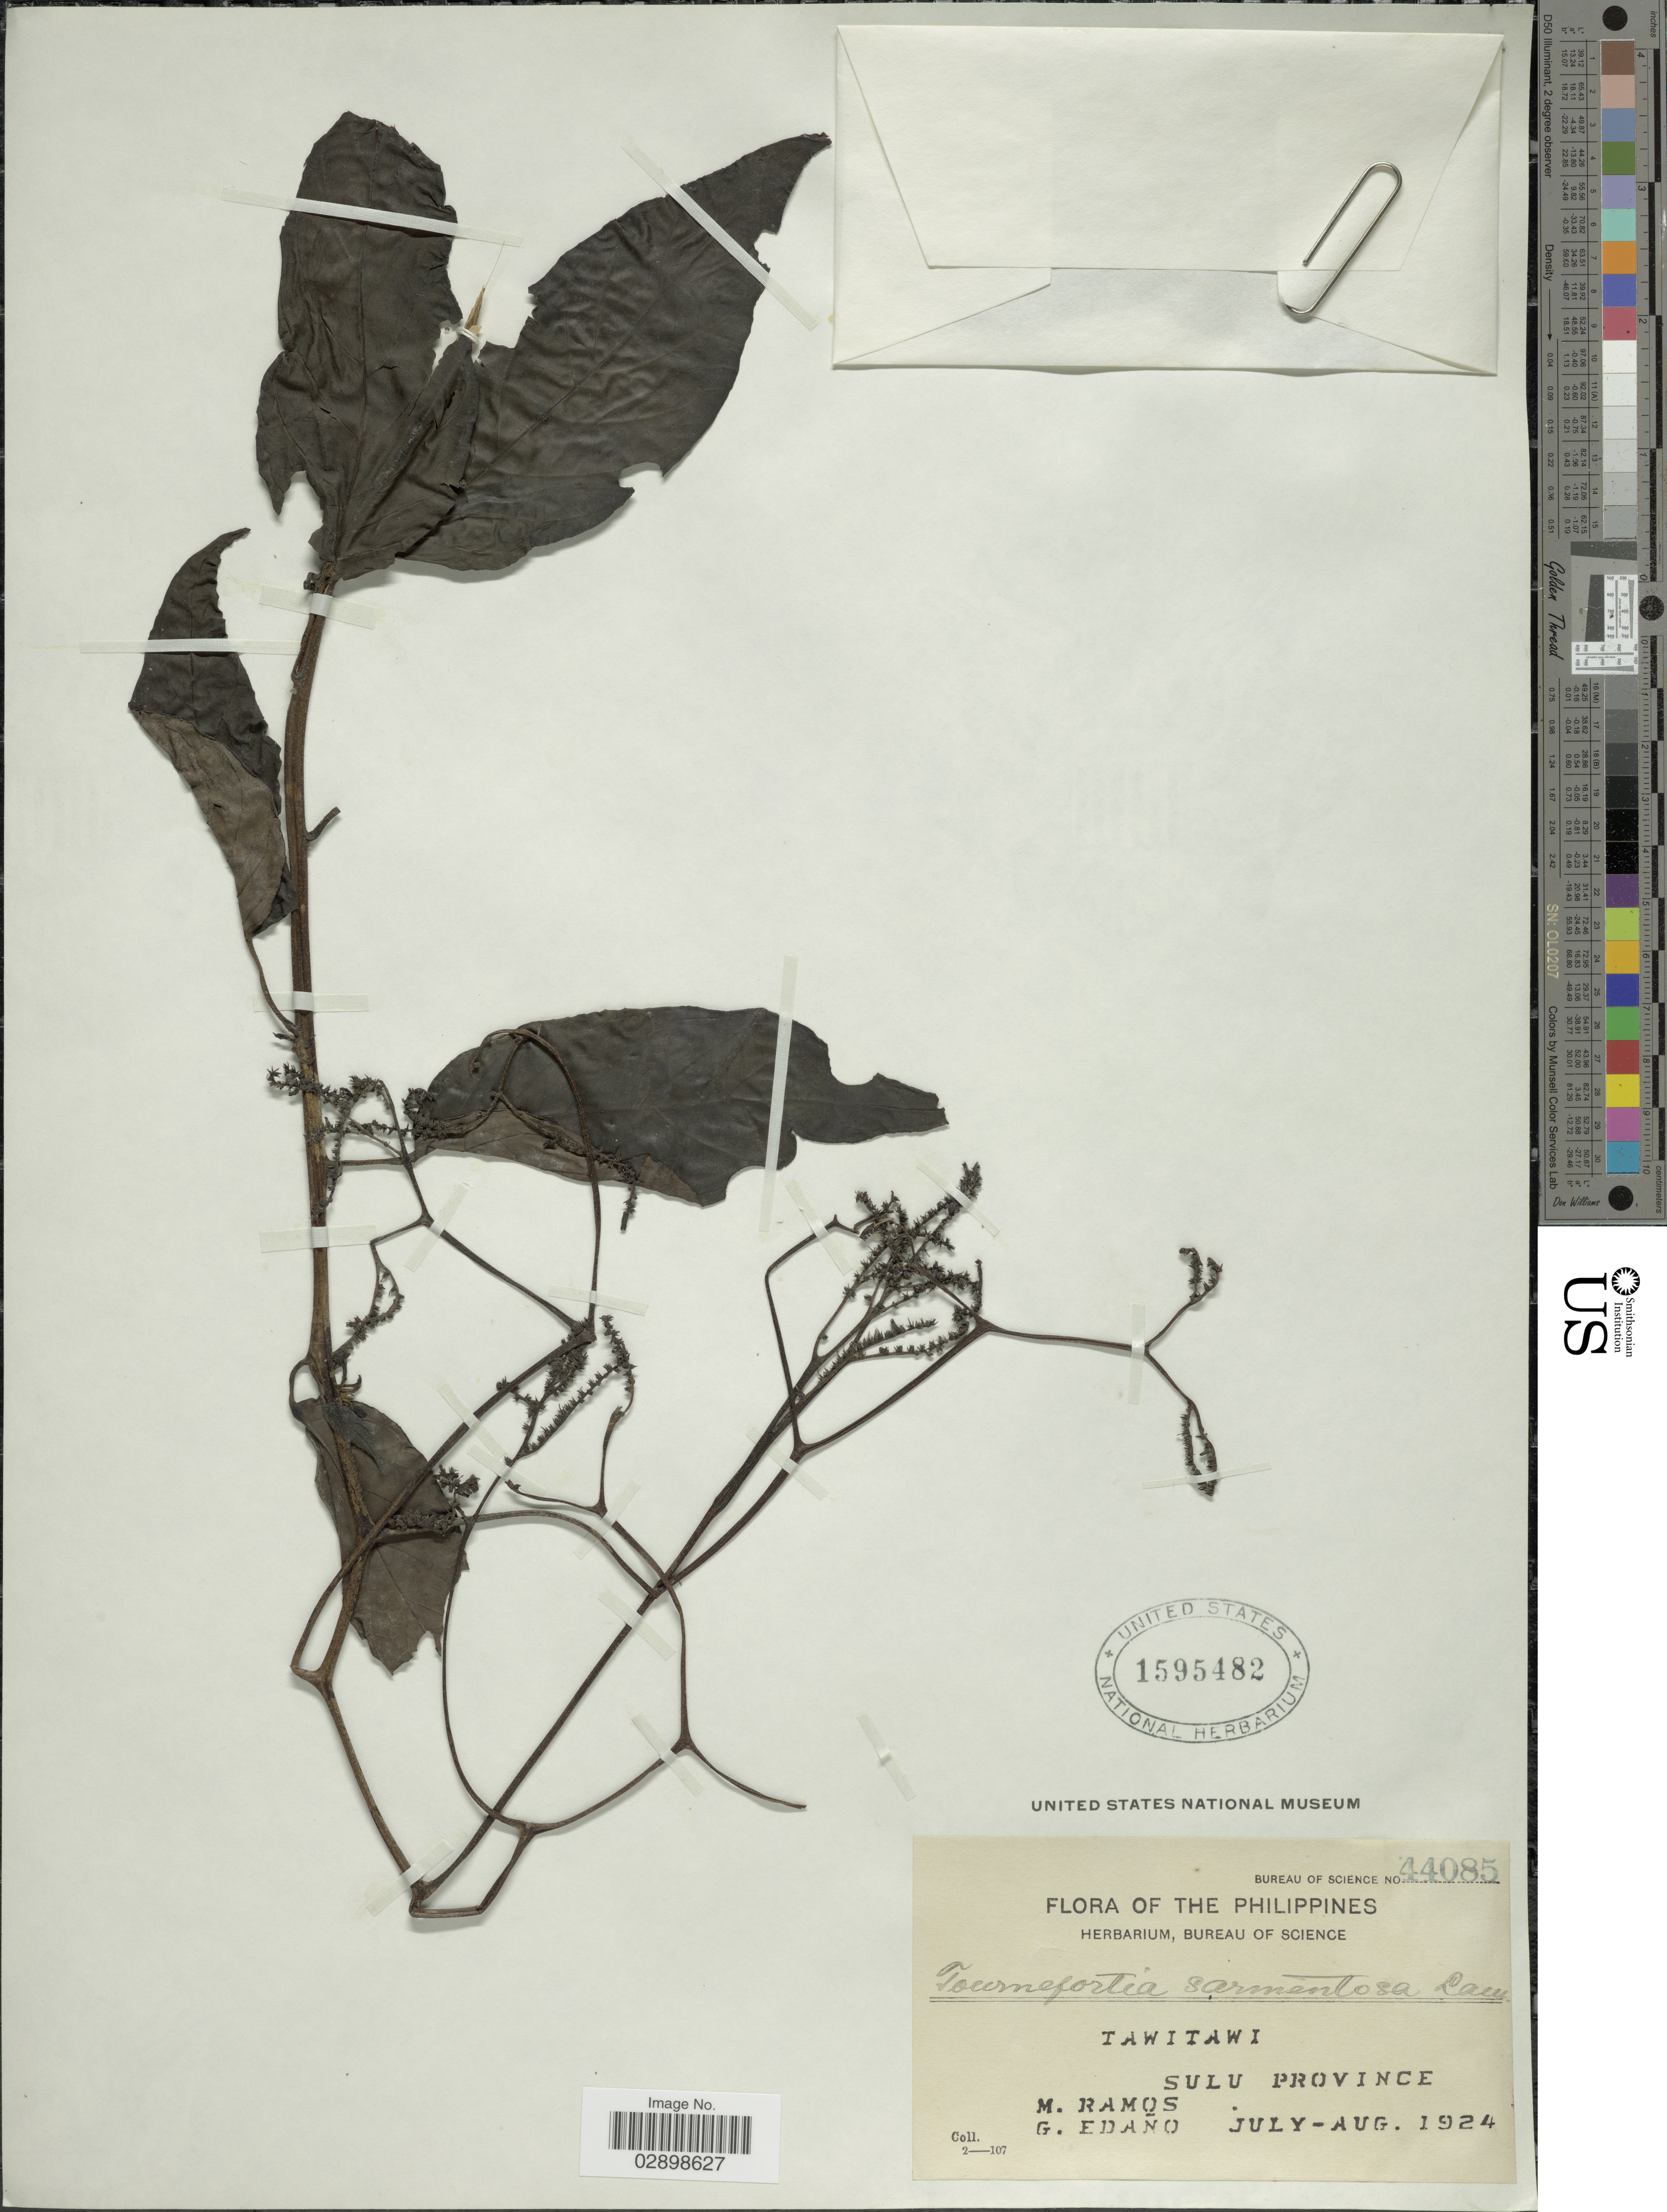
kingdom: Plantae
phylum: Tracheophyta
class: Magnoliopsida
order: Boraginales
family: Heliotropiaceae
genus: Tournefortia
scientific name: Tournefortia sarmentosa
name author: Lam.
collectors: M. Ramos & G. Edaño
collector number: Bureau of Science 44085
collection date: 1924-07/1924-08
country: Philippines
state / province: Muslim Mindanao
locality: Tawitawi. Sulu Province.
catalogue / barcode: US 1595482